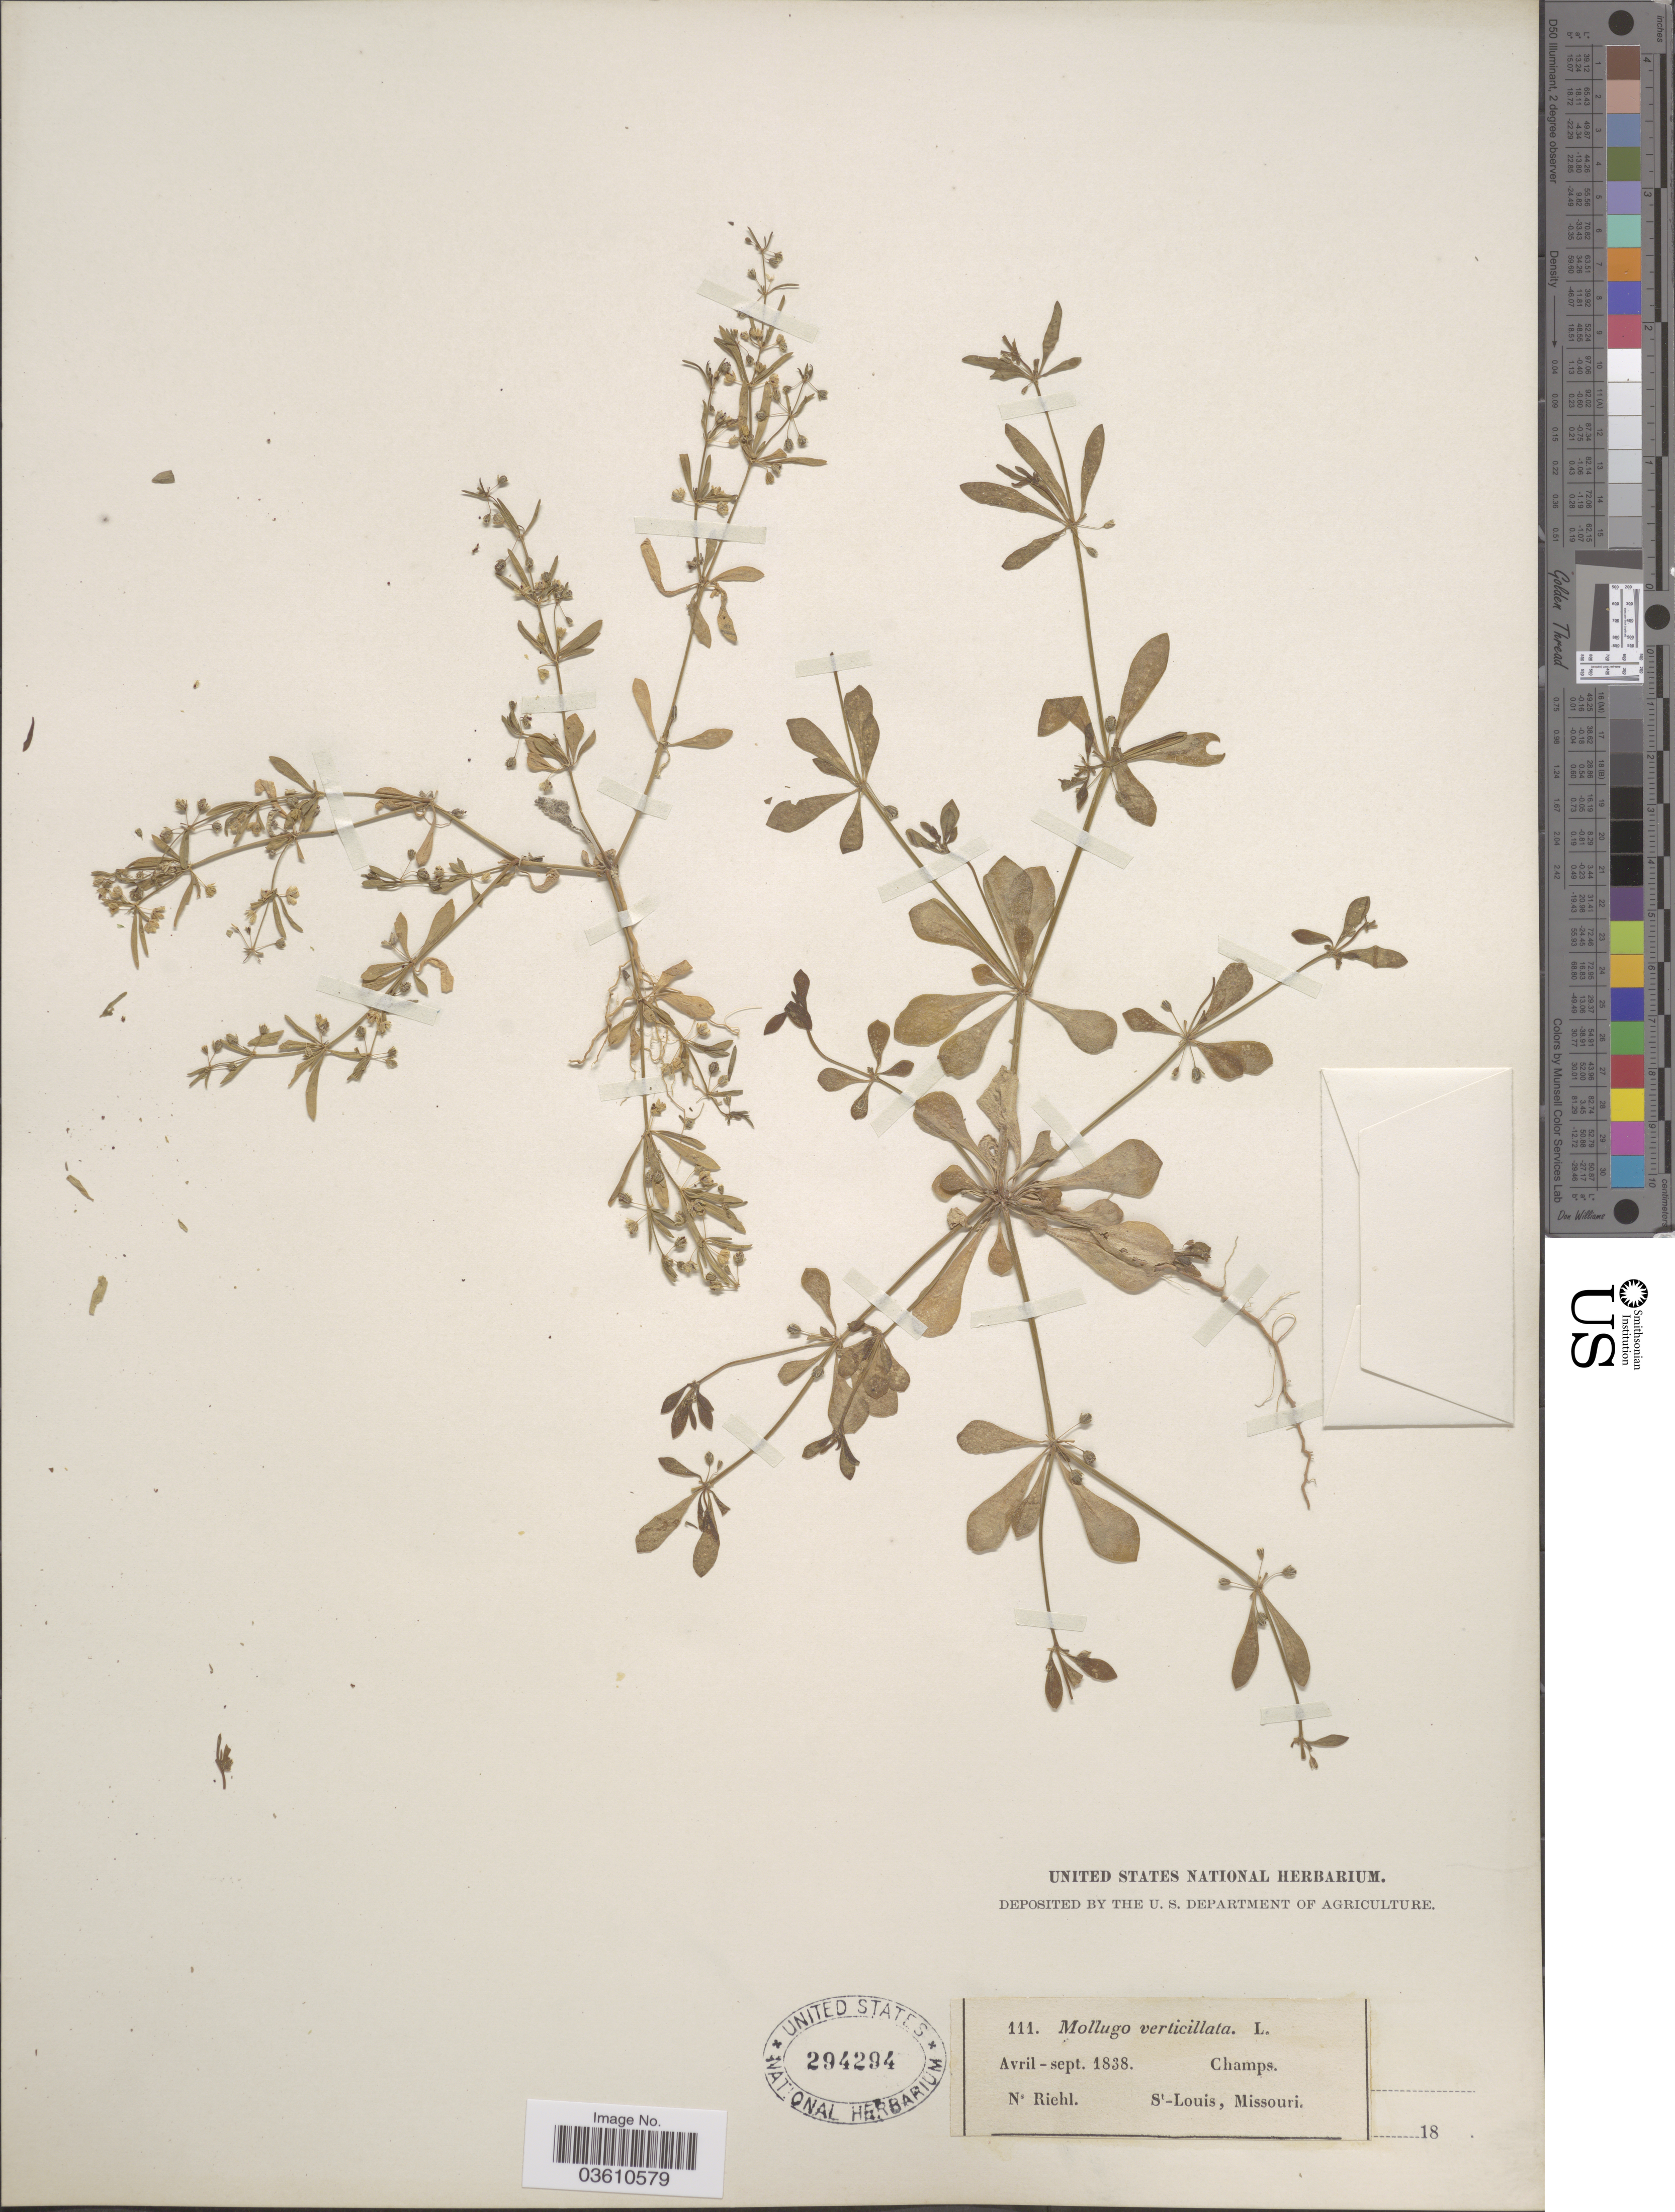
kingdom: Plantae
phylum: Tracheophyta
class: Magnoliopsida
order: Caryophyllales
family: Molluginaceae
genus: Mollugo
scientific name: Mollugo verticillata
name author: L.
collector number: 111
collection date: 1838-04/1838-09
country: United States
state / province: Missouri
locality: Champs [unsure placement]. Ns Richl. St-Louis.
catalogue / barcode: US 294294